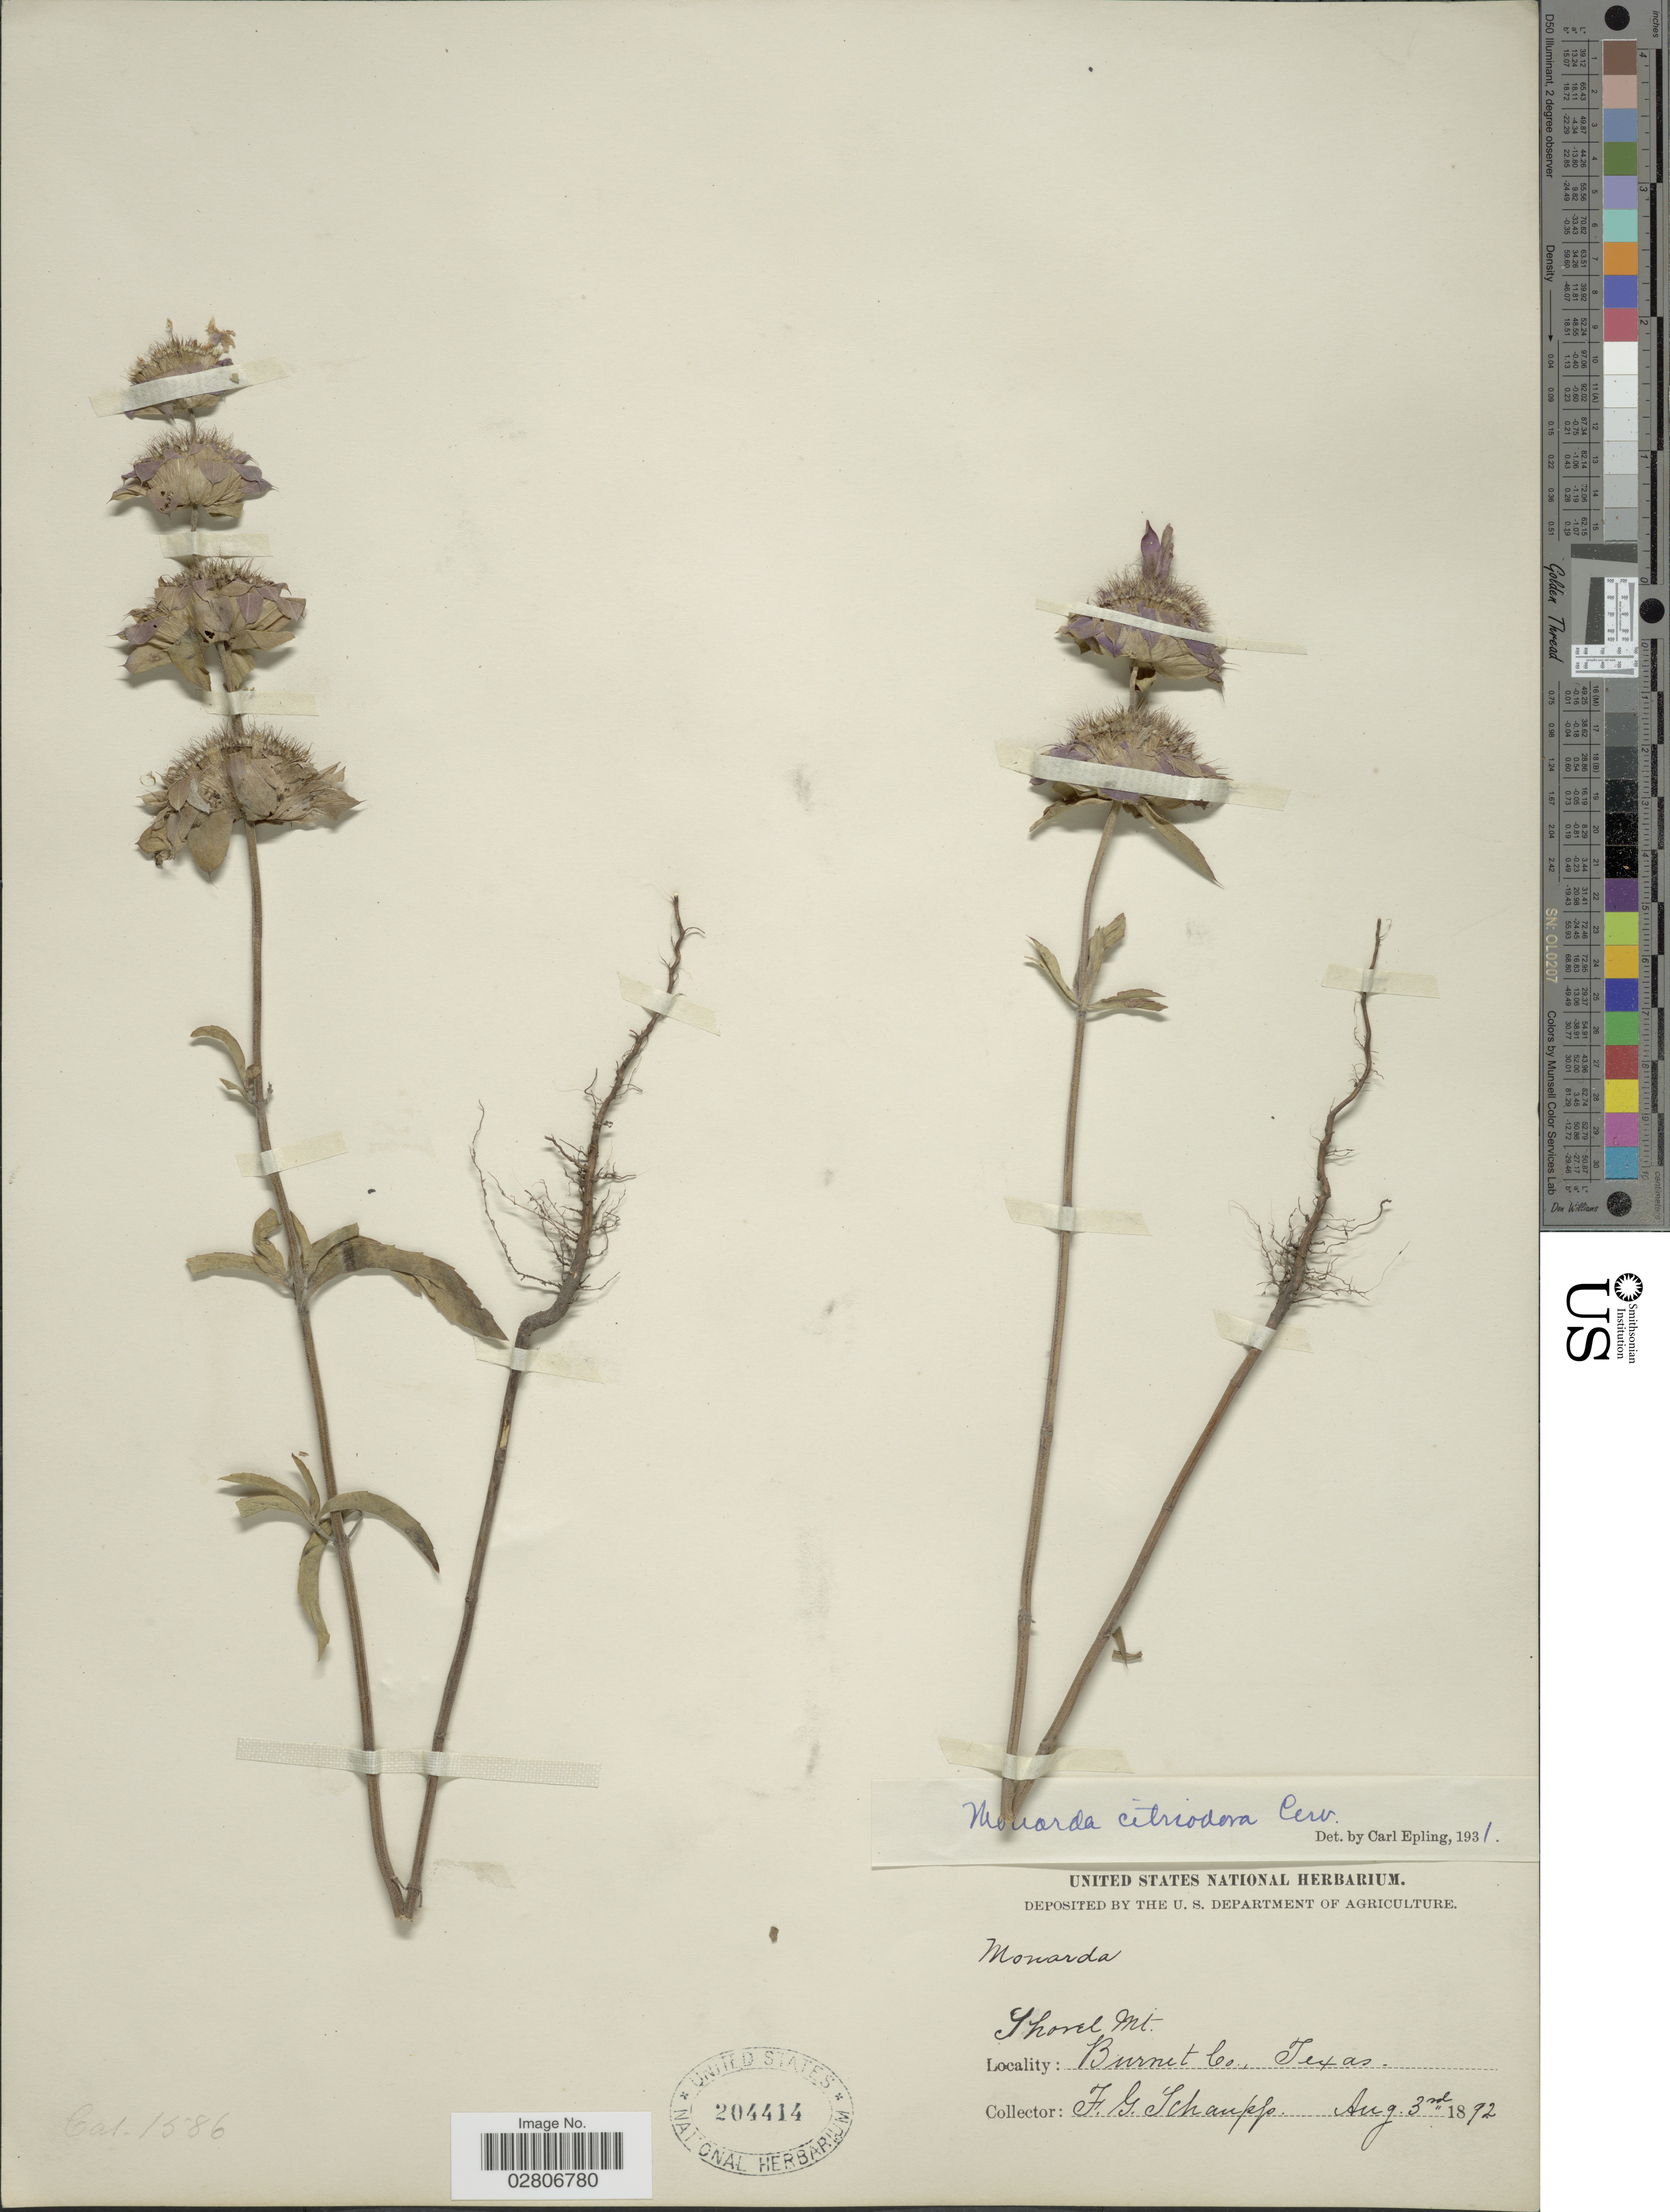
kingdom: Plantae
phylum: Tracheophyta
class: Magnoliopsida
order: Lamiales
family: Lamiaceae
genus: Monarda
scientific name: Monarda citriodora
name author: Cerv. ex Lag.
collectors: F. Schaupp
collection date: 1892-08-03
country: United States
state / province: Texas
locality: Thorel Mt. Burnet Co.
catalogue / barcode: US 204414